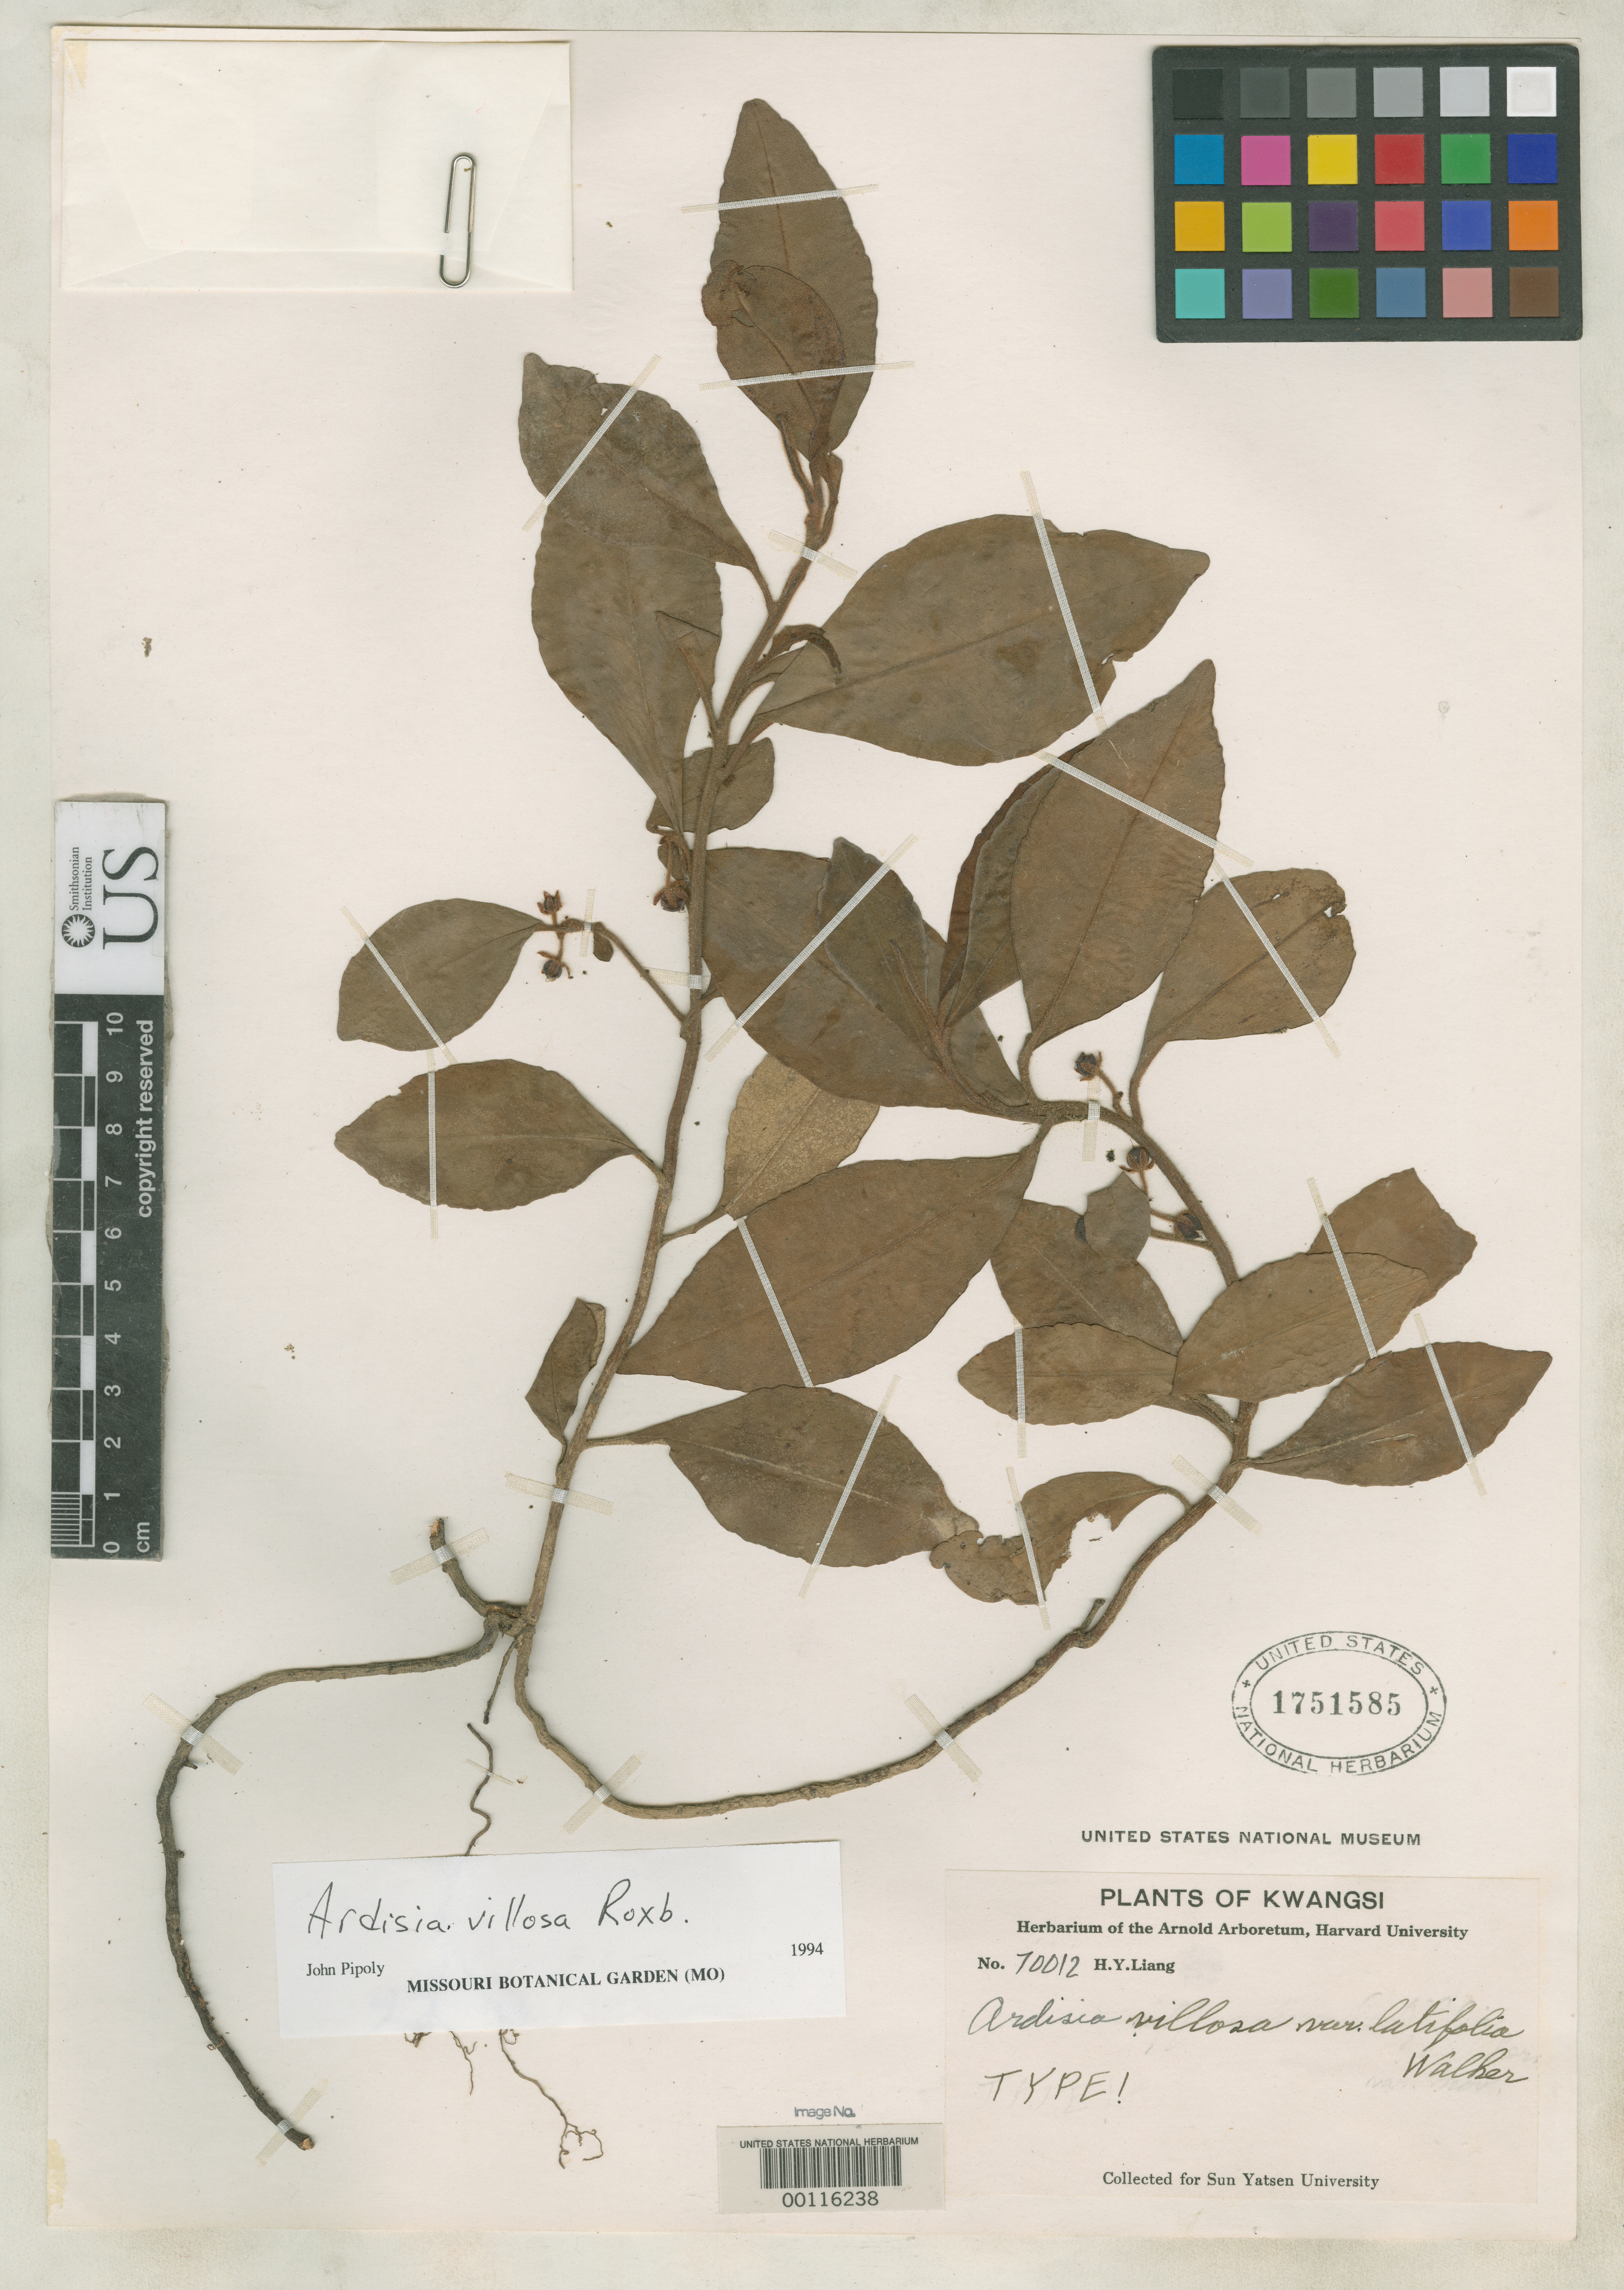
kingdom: Plantae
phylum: Tracheophyta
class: Magnoliopsida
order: Ericales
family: Primulaceae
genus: Ardisia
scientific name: Ardisia villosa var. latifolia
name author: E. Walker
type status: Holotype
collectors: H. Y. Liang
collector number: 70012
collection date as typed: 06 Aug 1937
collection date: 1937-08-06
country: China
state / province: Guangxi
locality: Shi Wan da Shan.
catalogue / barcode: US 1751585